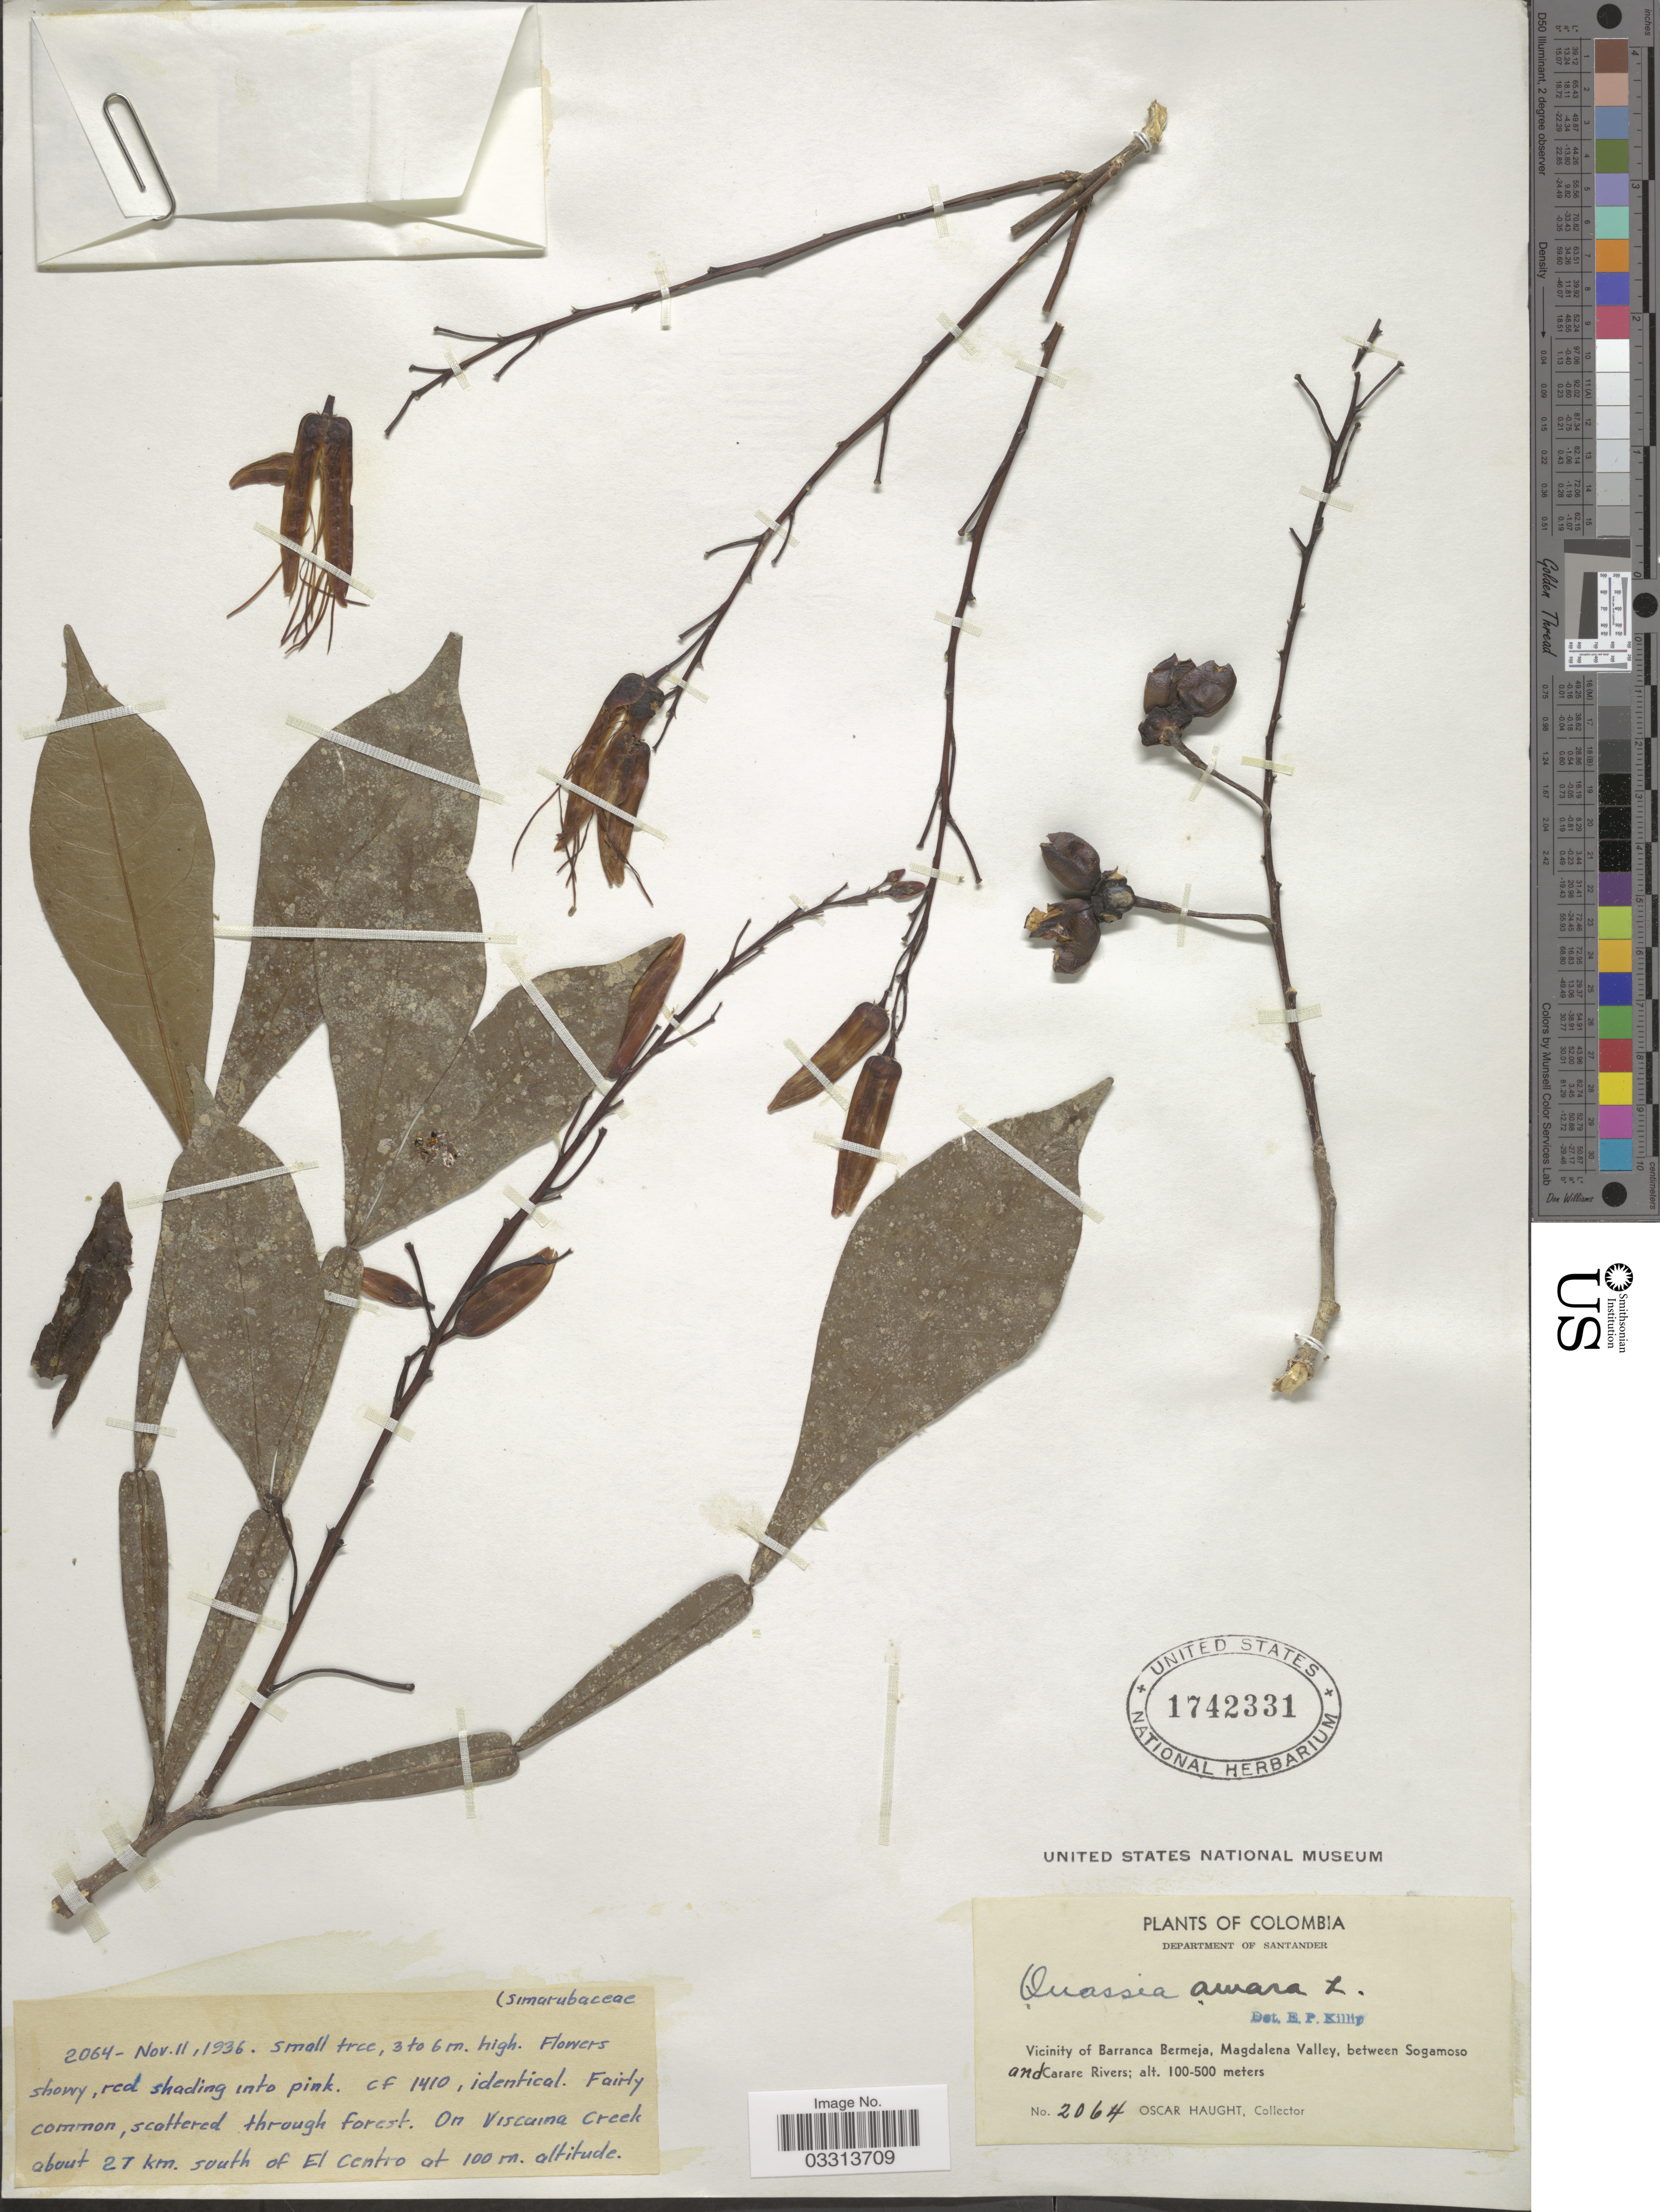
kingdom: Plantae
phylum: Tracheophyta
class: Magnoliopsida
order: Sapindales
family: Simaroubaceae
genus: Quassia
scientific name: Quassia amara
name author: L.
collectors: O. L. Haught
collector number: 2064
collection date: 1936-11-11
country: Colombia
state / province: Santander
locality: Department of Santander, Vicinity of Barranca Bermeja, Magdalena Valley, between Sogamoso and Carare Rivers. On Viscaina Creek about 27 km. south of El Centro.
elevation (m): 100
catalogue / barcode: US 1742331